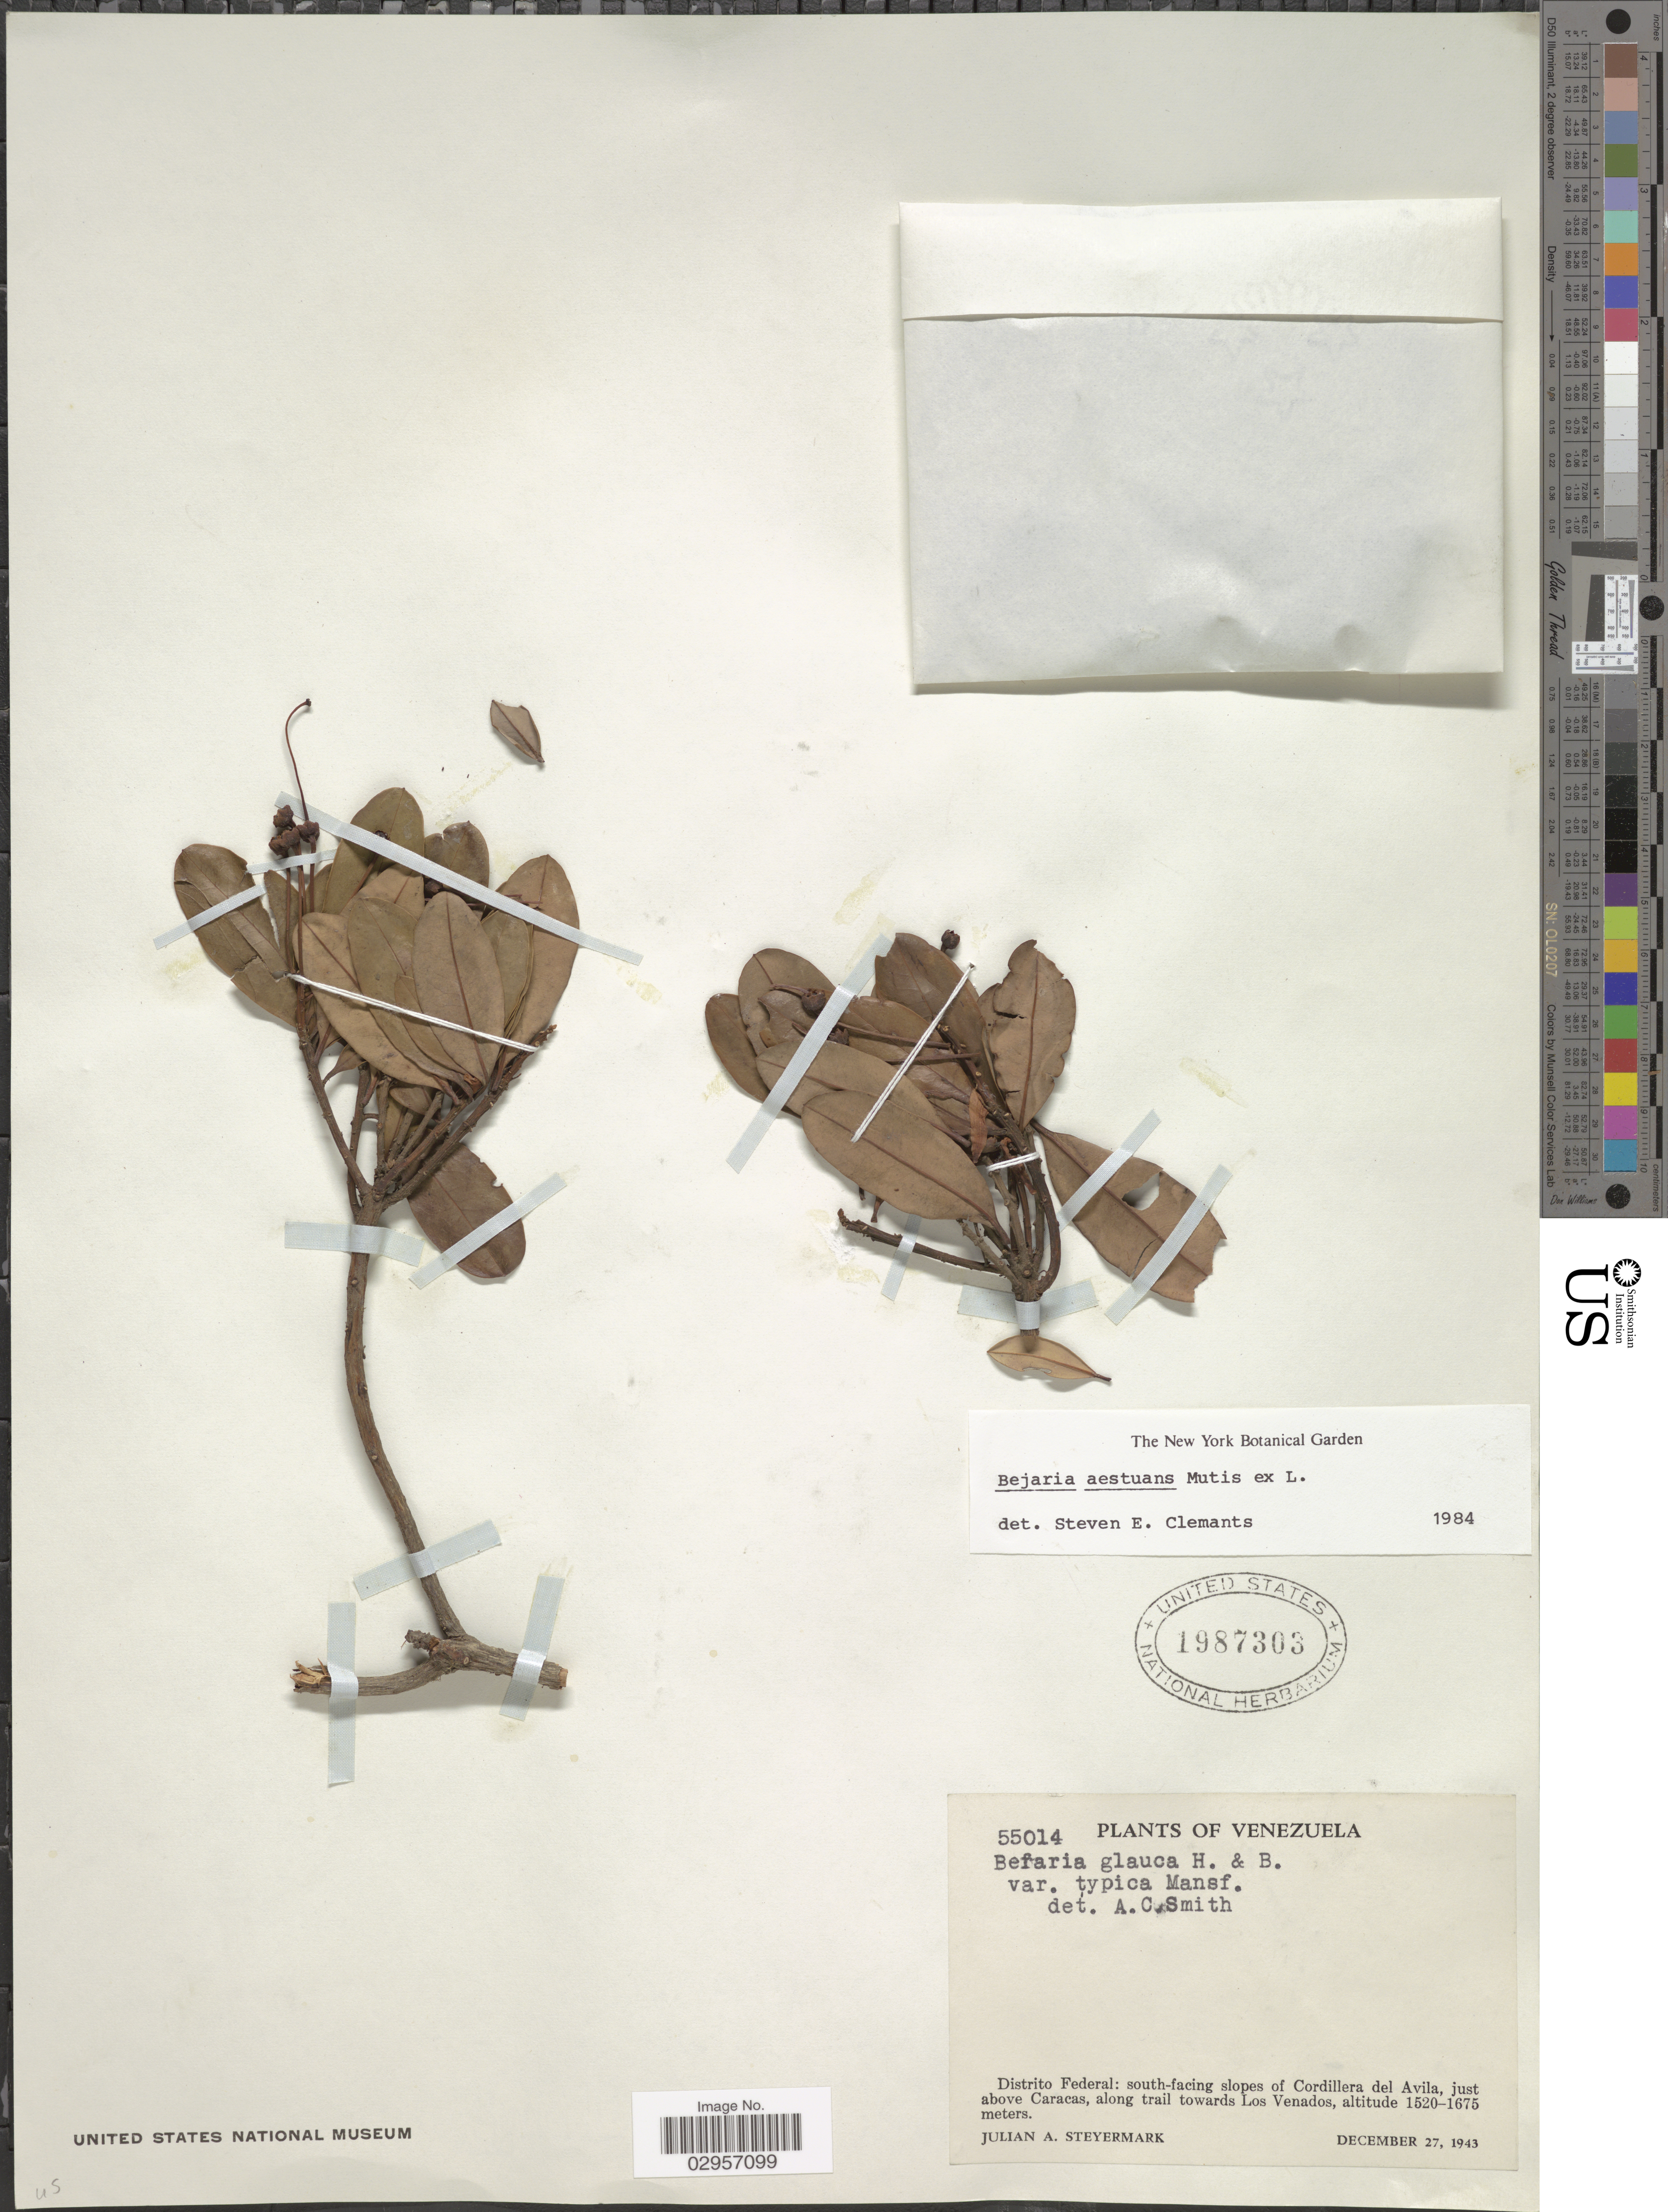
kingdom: Plantae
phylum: Tracheophyta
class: Magnoliopsida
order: Ericales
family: Ericaceae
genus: Befaria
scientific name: Befaria aestuans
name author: Mutis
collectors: J. Steyermark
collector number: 55014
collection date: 1943-12-27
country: Venezuela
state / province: Distrito Federal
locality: Distrito Federal: south-facing slopes of Cordillera del Avila, just above Caracas, along trail towards Los Venados.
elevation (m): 1520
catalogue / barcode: US 1987303